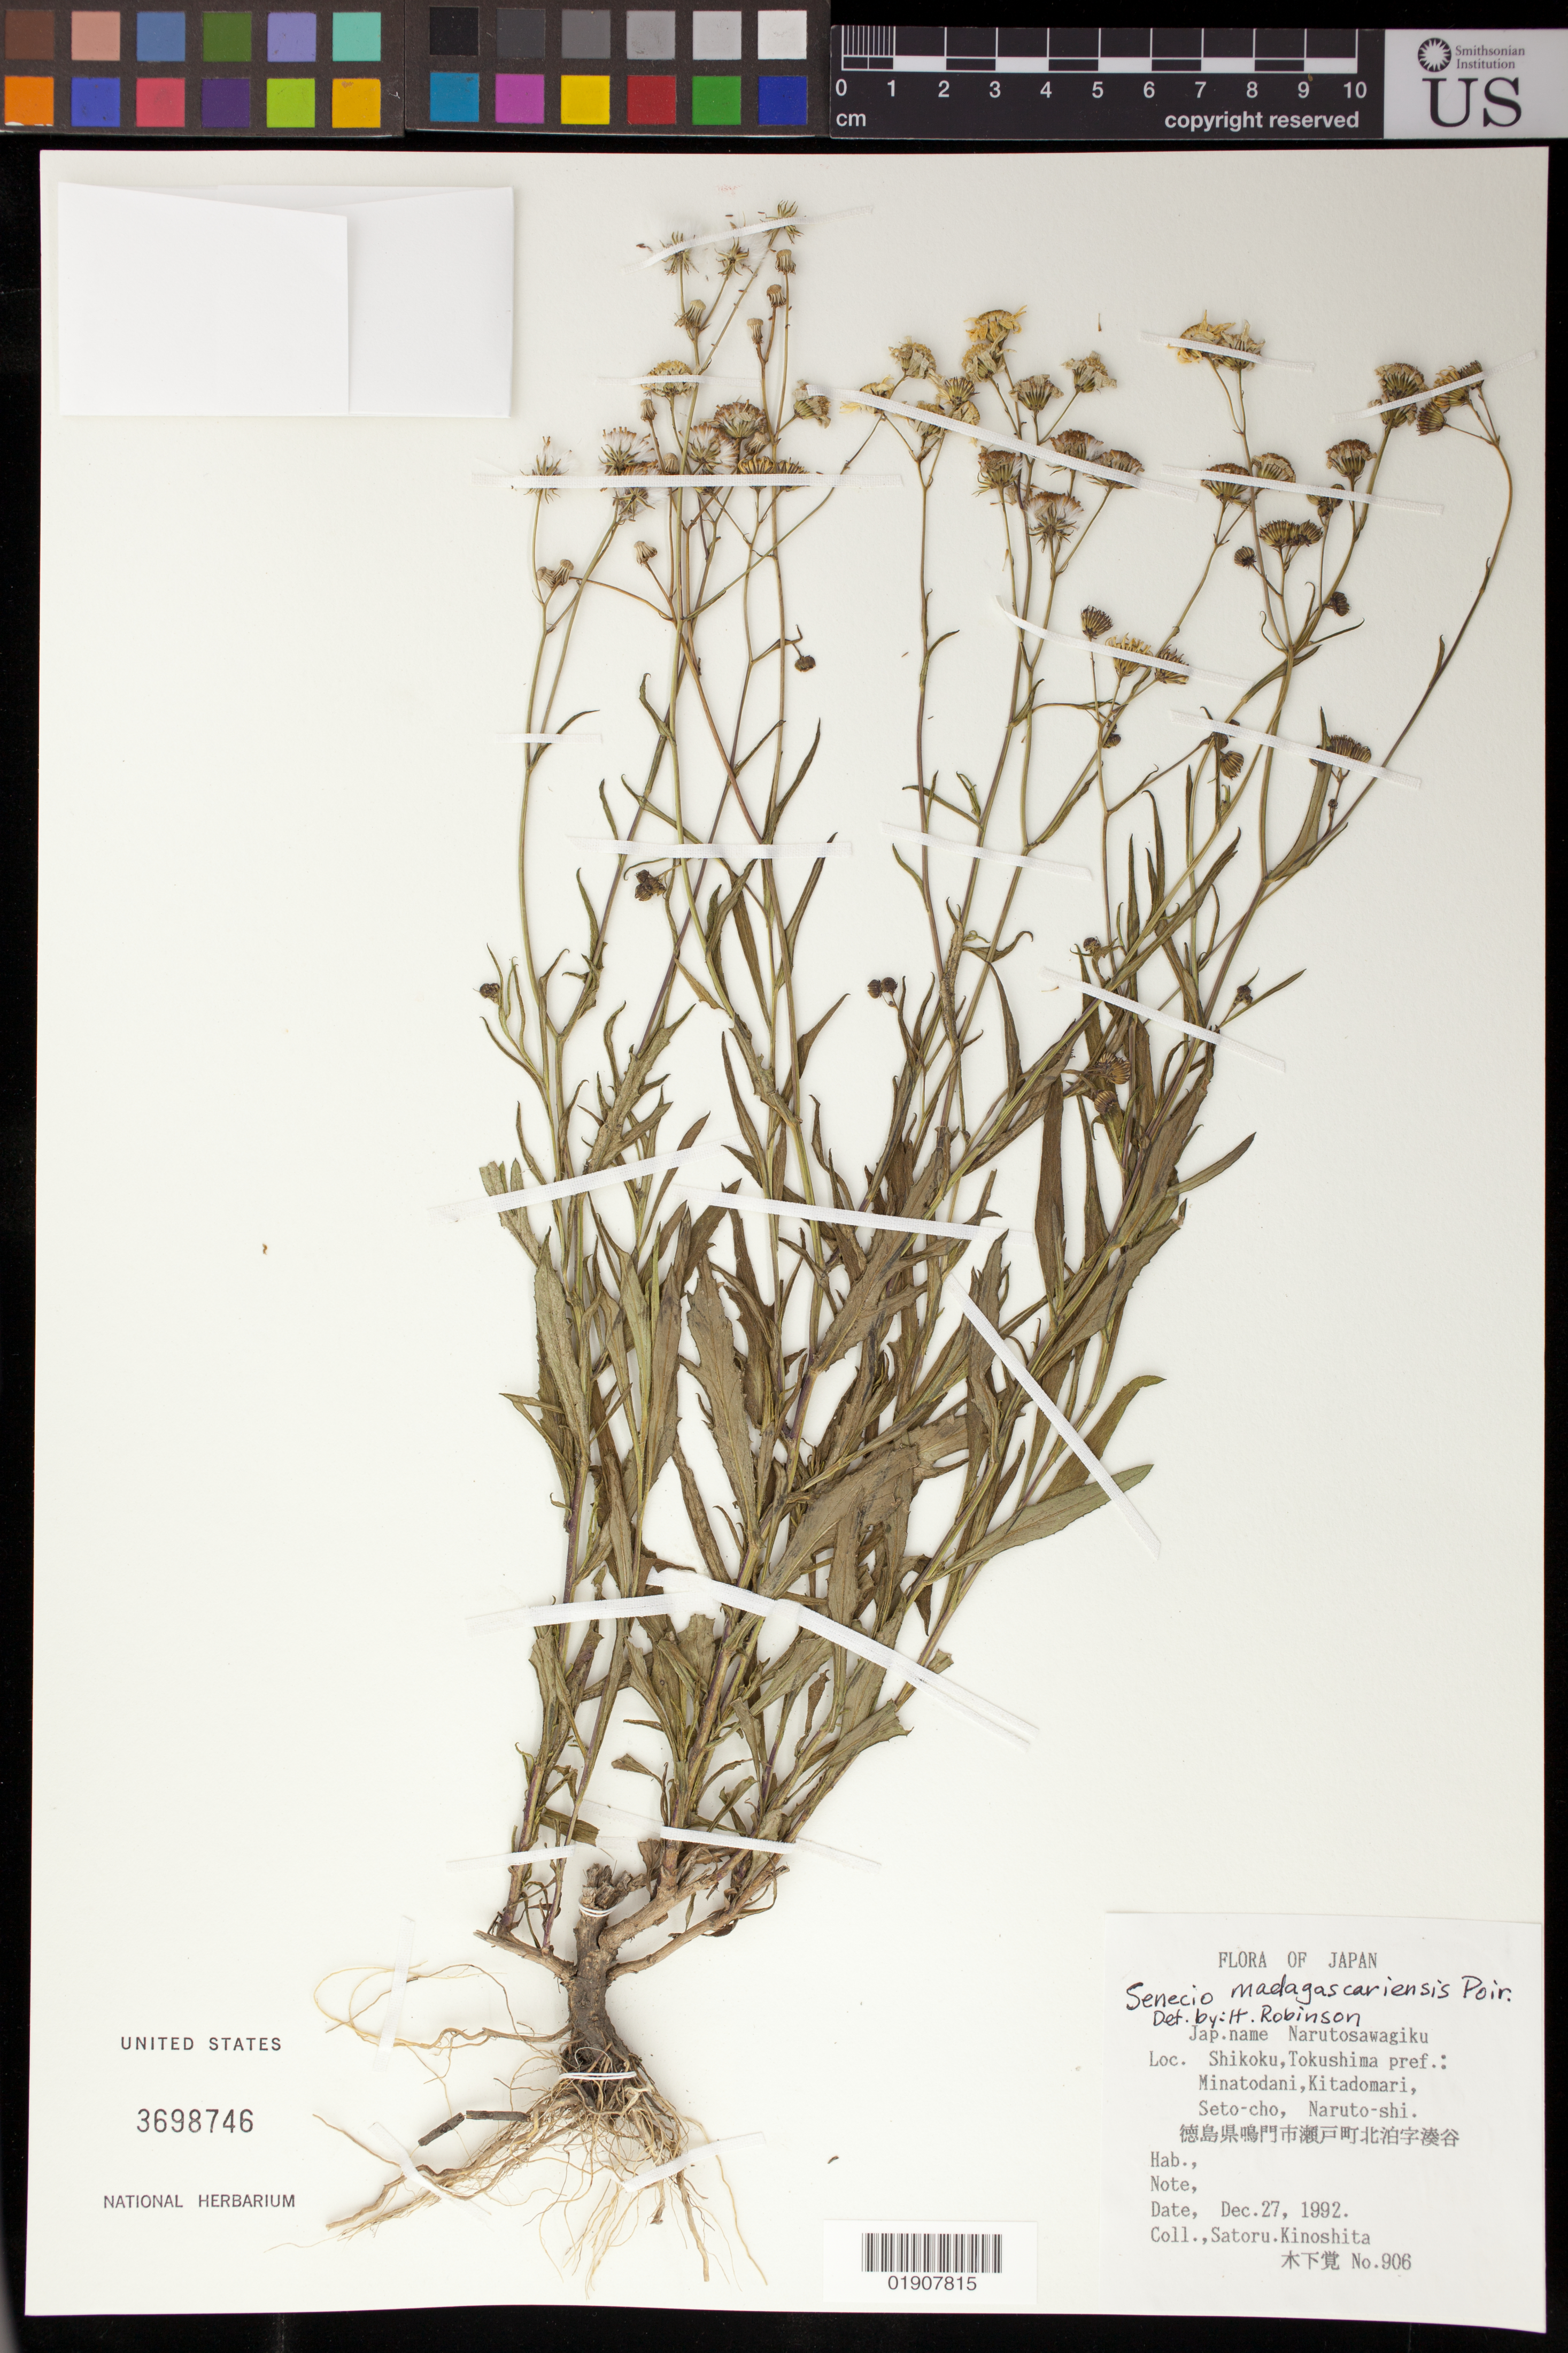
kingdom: Plantae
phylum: Tracheophyta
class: Magnoliopsida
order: Asterales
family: Asteraceae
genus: Senecio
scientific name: Senecio madagascariensis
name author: Poir.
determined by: Robinson, H.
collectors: S. Kinoshita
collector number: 906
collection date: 1992-12-27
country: Japan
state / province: Tokusima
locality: Shikoku, Tokushima Pref.: Minatodani, Kitadomari, Seto-cho, Naruto-shi.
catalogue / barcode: US 3698746